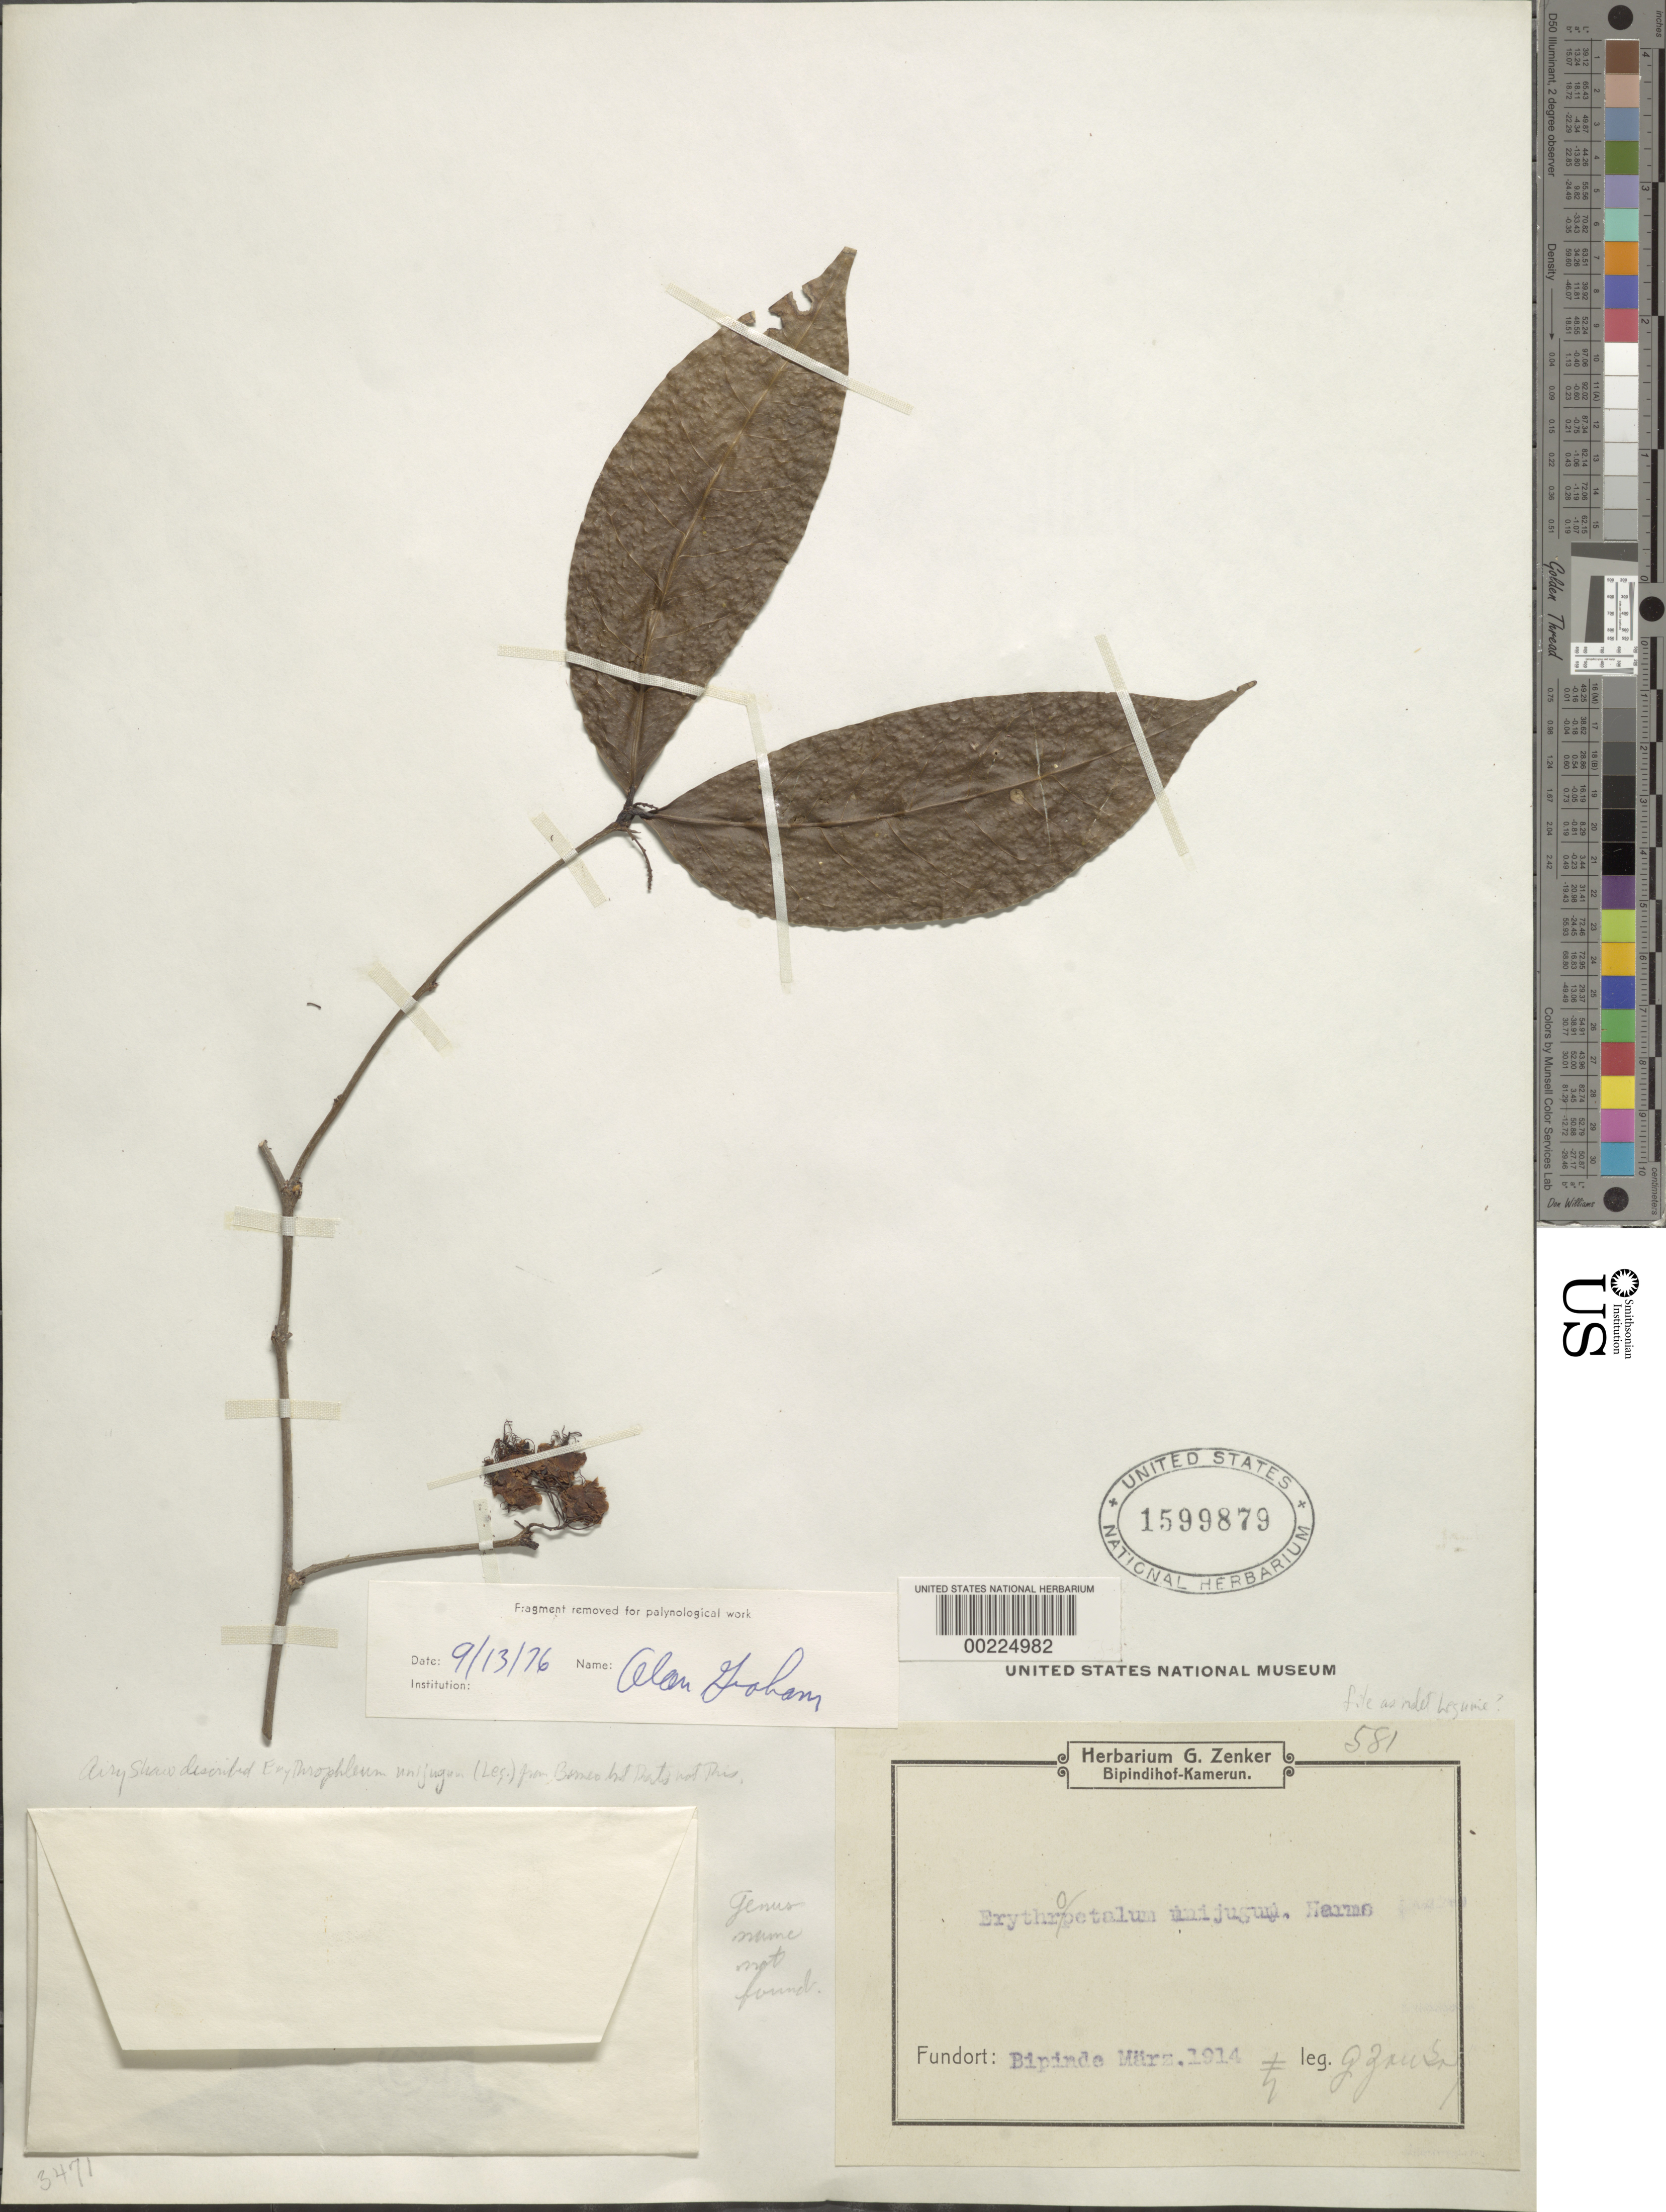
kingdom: Plantae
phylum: Tracheophyta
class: Magnoliopsida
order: Fabales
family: Fabaceae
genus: Erythrophleum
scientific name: Erythrophleum unijugum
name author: Airy Shaw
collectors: G. A. Zenker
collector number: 581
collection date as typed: Mar 1914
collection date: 1914-03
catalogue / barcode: US 1599879